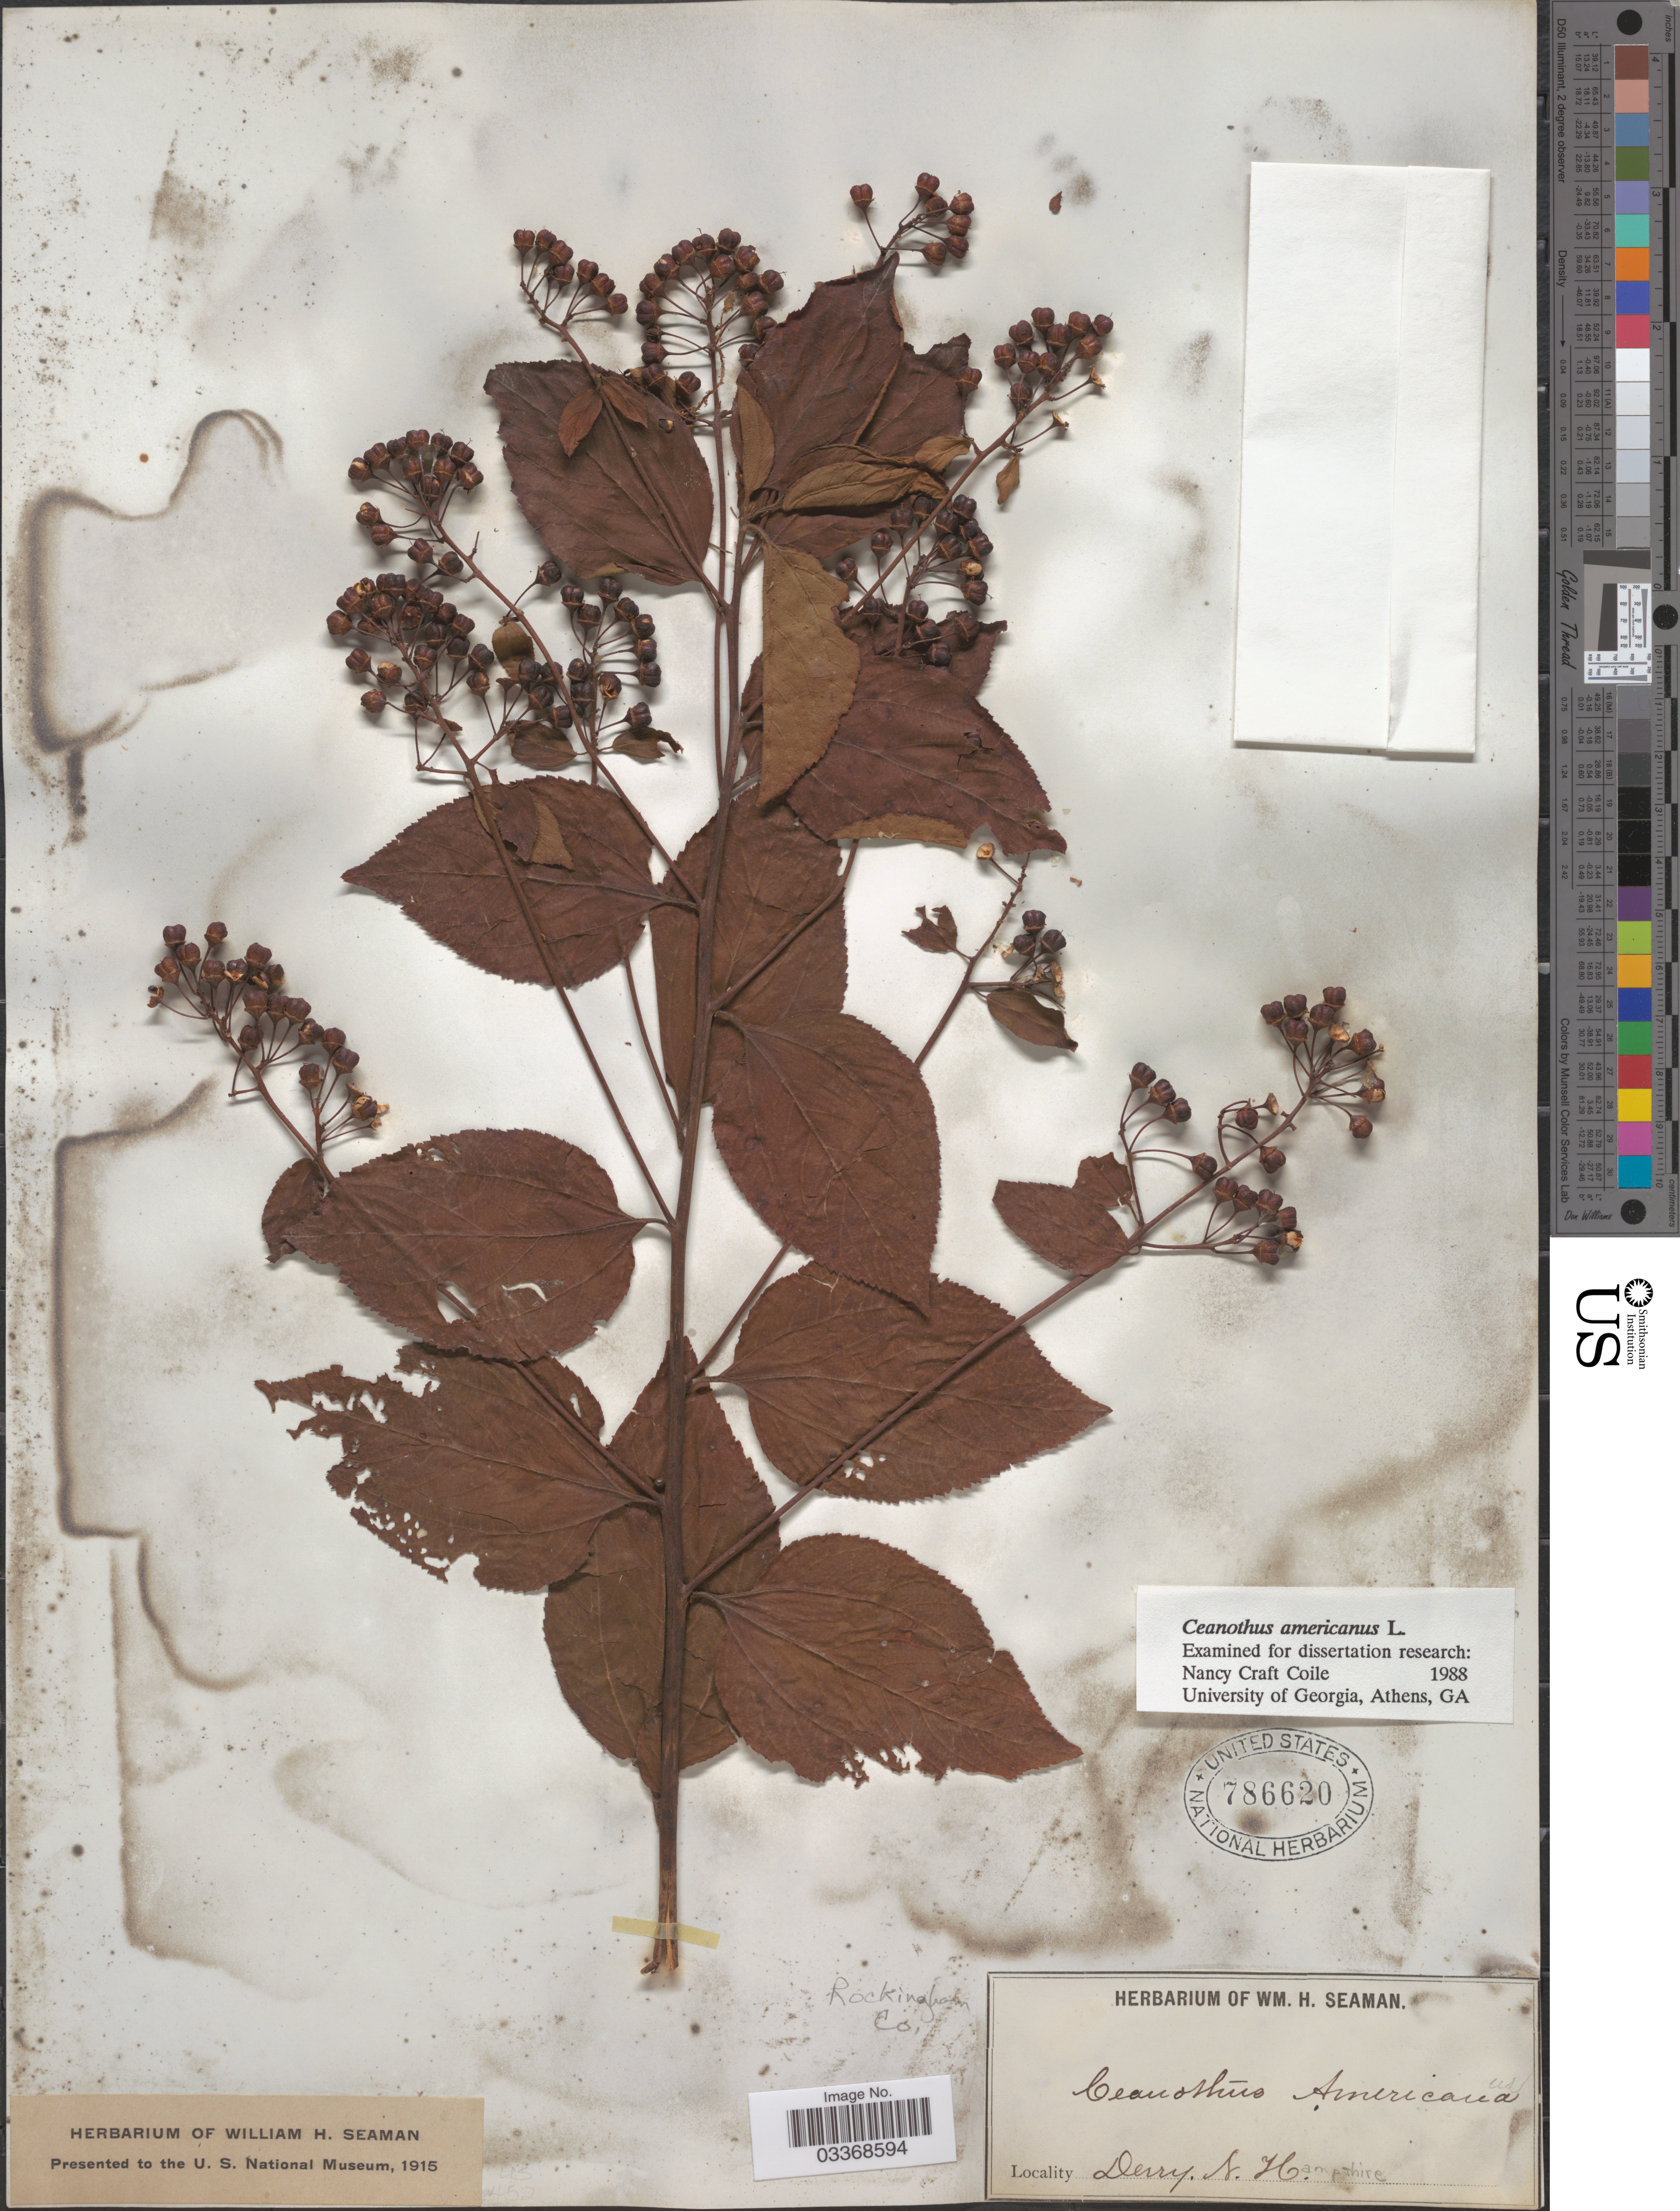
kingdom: Plantae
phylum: Tracheophyta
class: Magnoliopsida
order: Rosales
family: Rhamnaceae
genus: Ceanothus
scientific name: Ceanothus americanus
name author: L.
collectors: Ex herb. W. H. Seaman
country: United States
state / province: New Hampshire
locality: Derry. Rockingham Co.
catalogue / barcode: US 786620